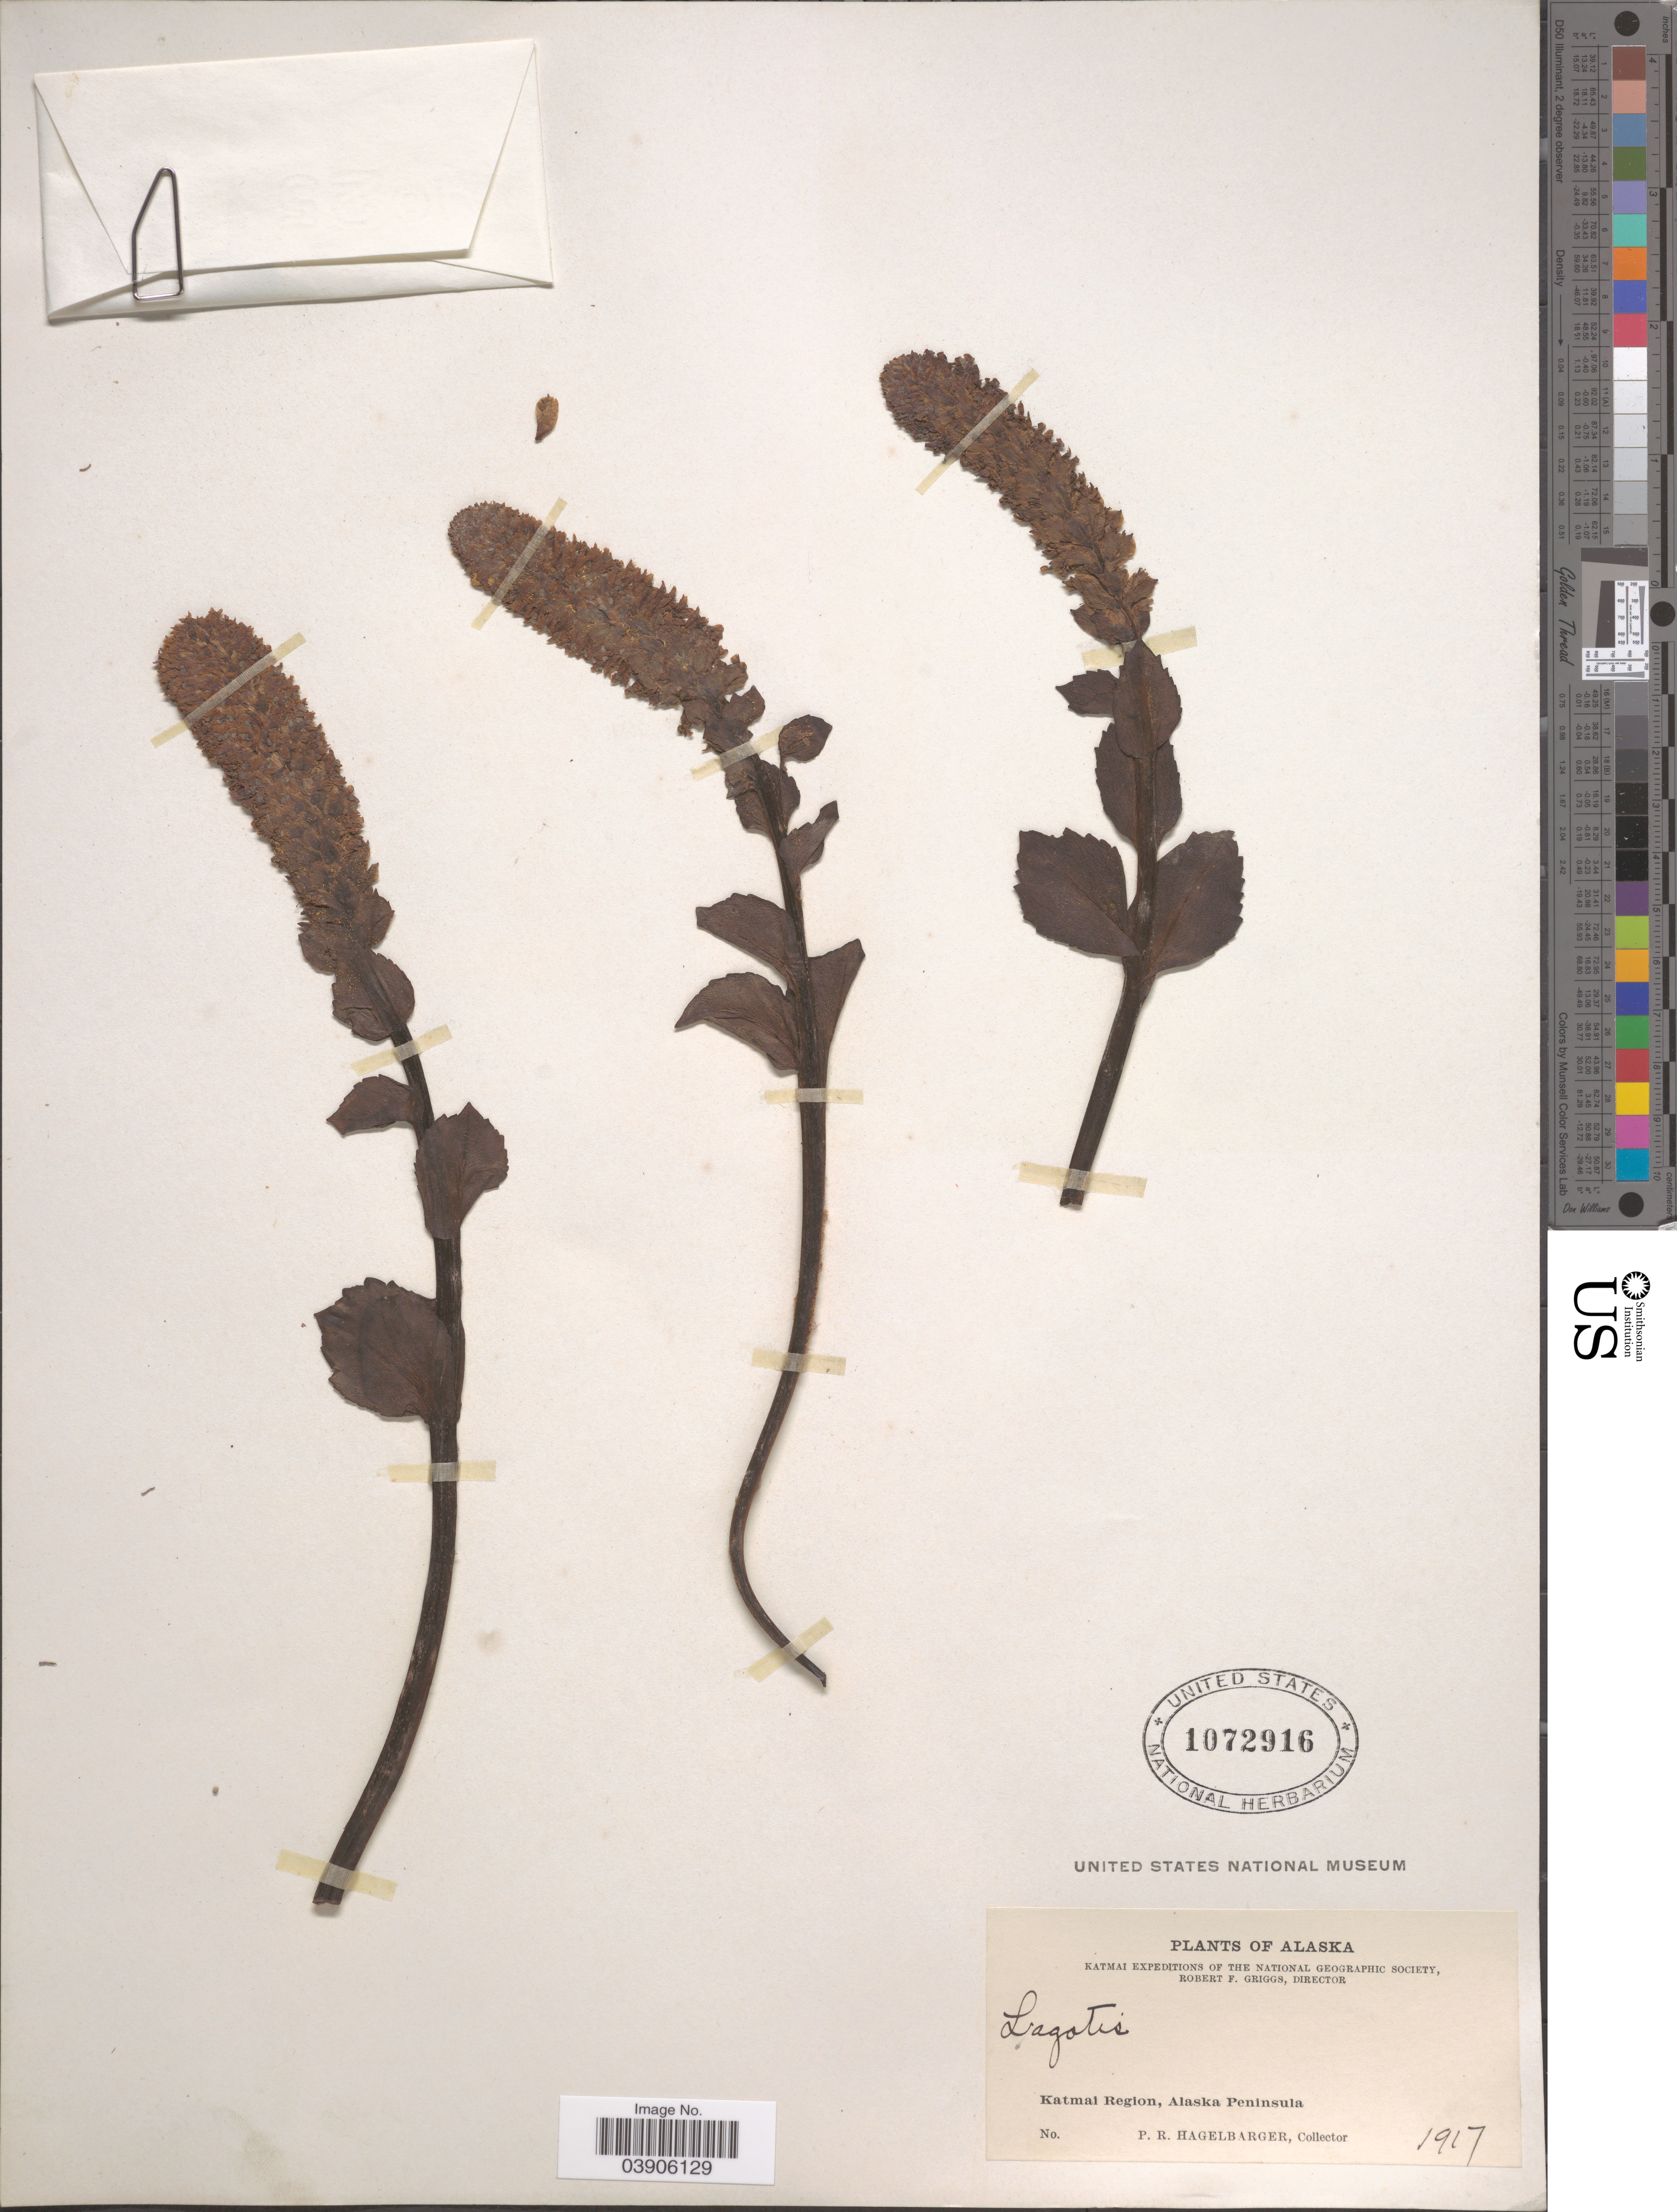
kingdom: Plantae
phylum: Tracheophyta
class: Magnoliopsida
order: Lamiales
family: Plantaginaceae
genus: Lagotis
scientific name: Lagotis glauca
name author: Gaertn.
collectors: P. Hagelbarger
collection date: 1917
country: United States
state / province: Alaska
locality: Katmai Region, Alaska Peninsula.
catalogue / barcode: US 1072916